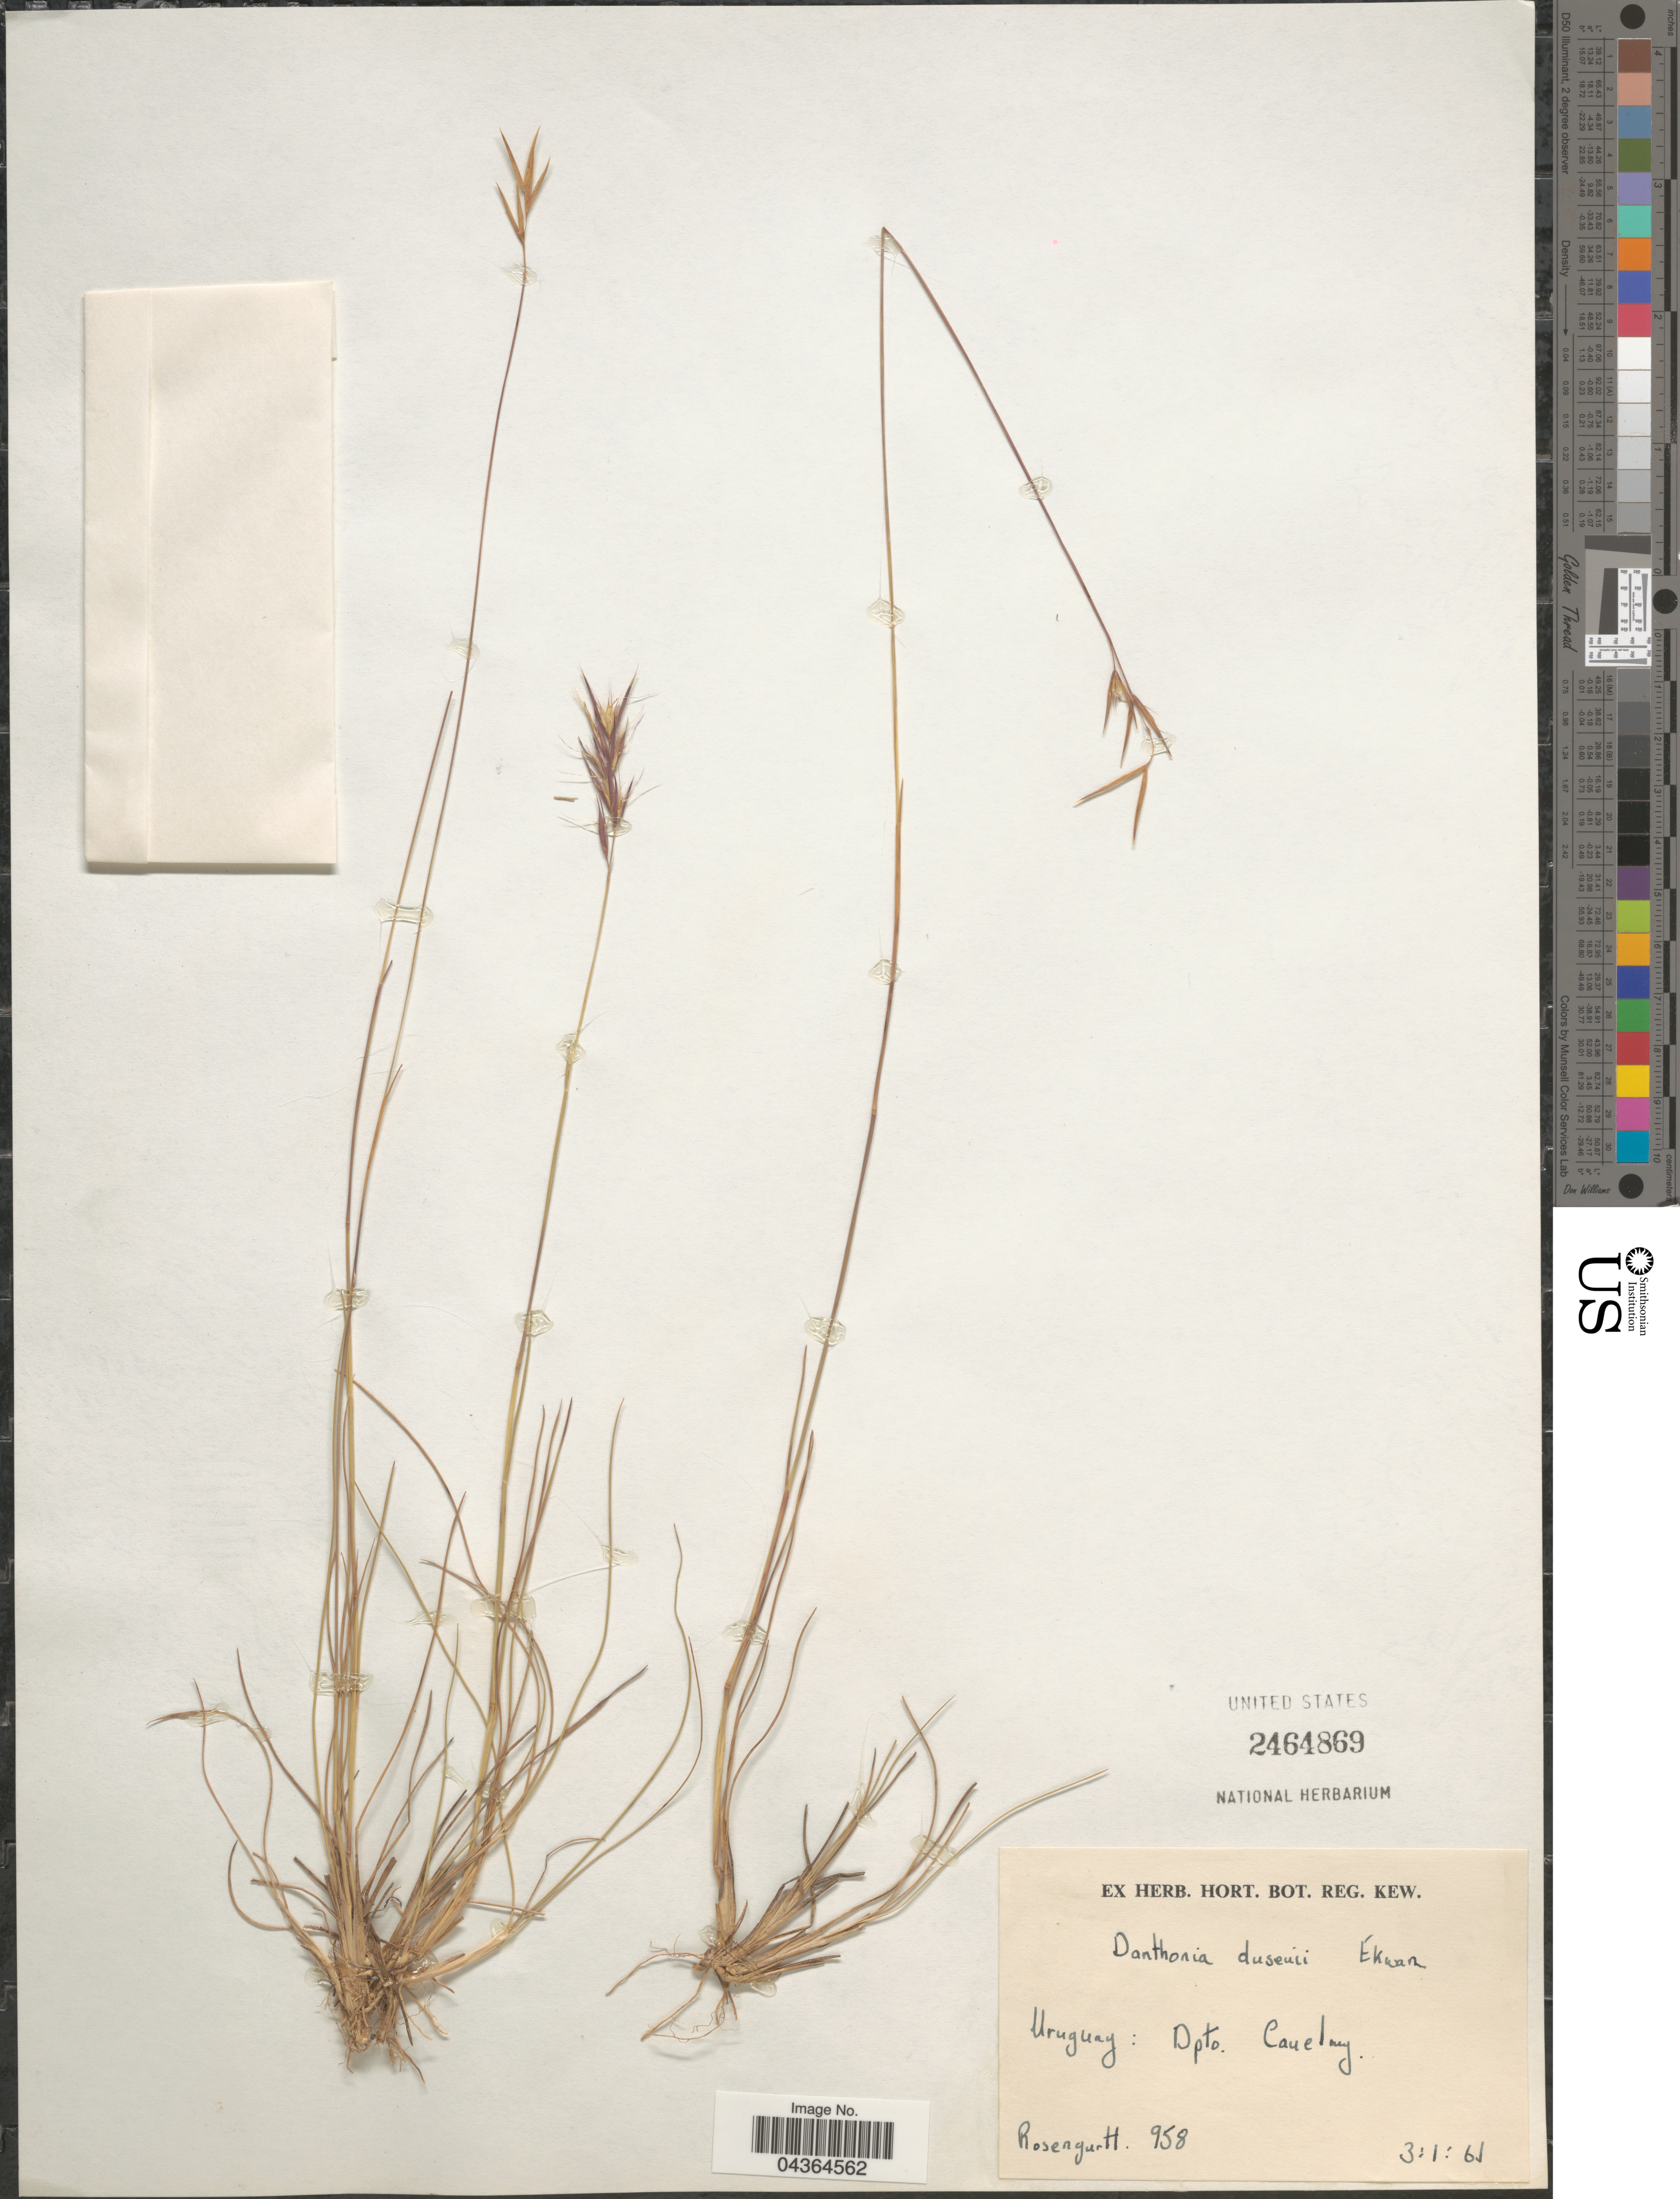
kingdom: Plantae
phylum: Tracheophyta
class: Liliopsida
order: Poales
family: Poaceae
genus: Danthonia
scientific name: Danthonia secundiflora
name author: J. Presl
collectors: Rosengurtt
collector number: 958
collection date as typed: Transcribed d/m/y: 3/1/65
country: Uruguay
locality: Dpto. Caneloney.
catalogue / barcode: US 2464869